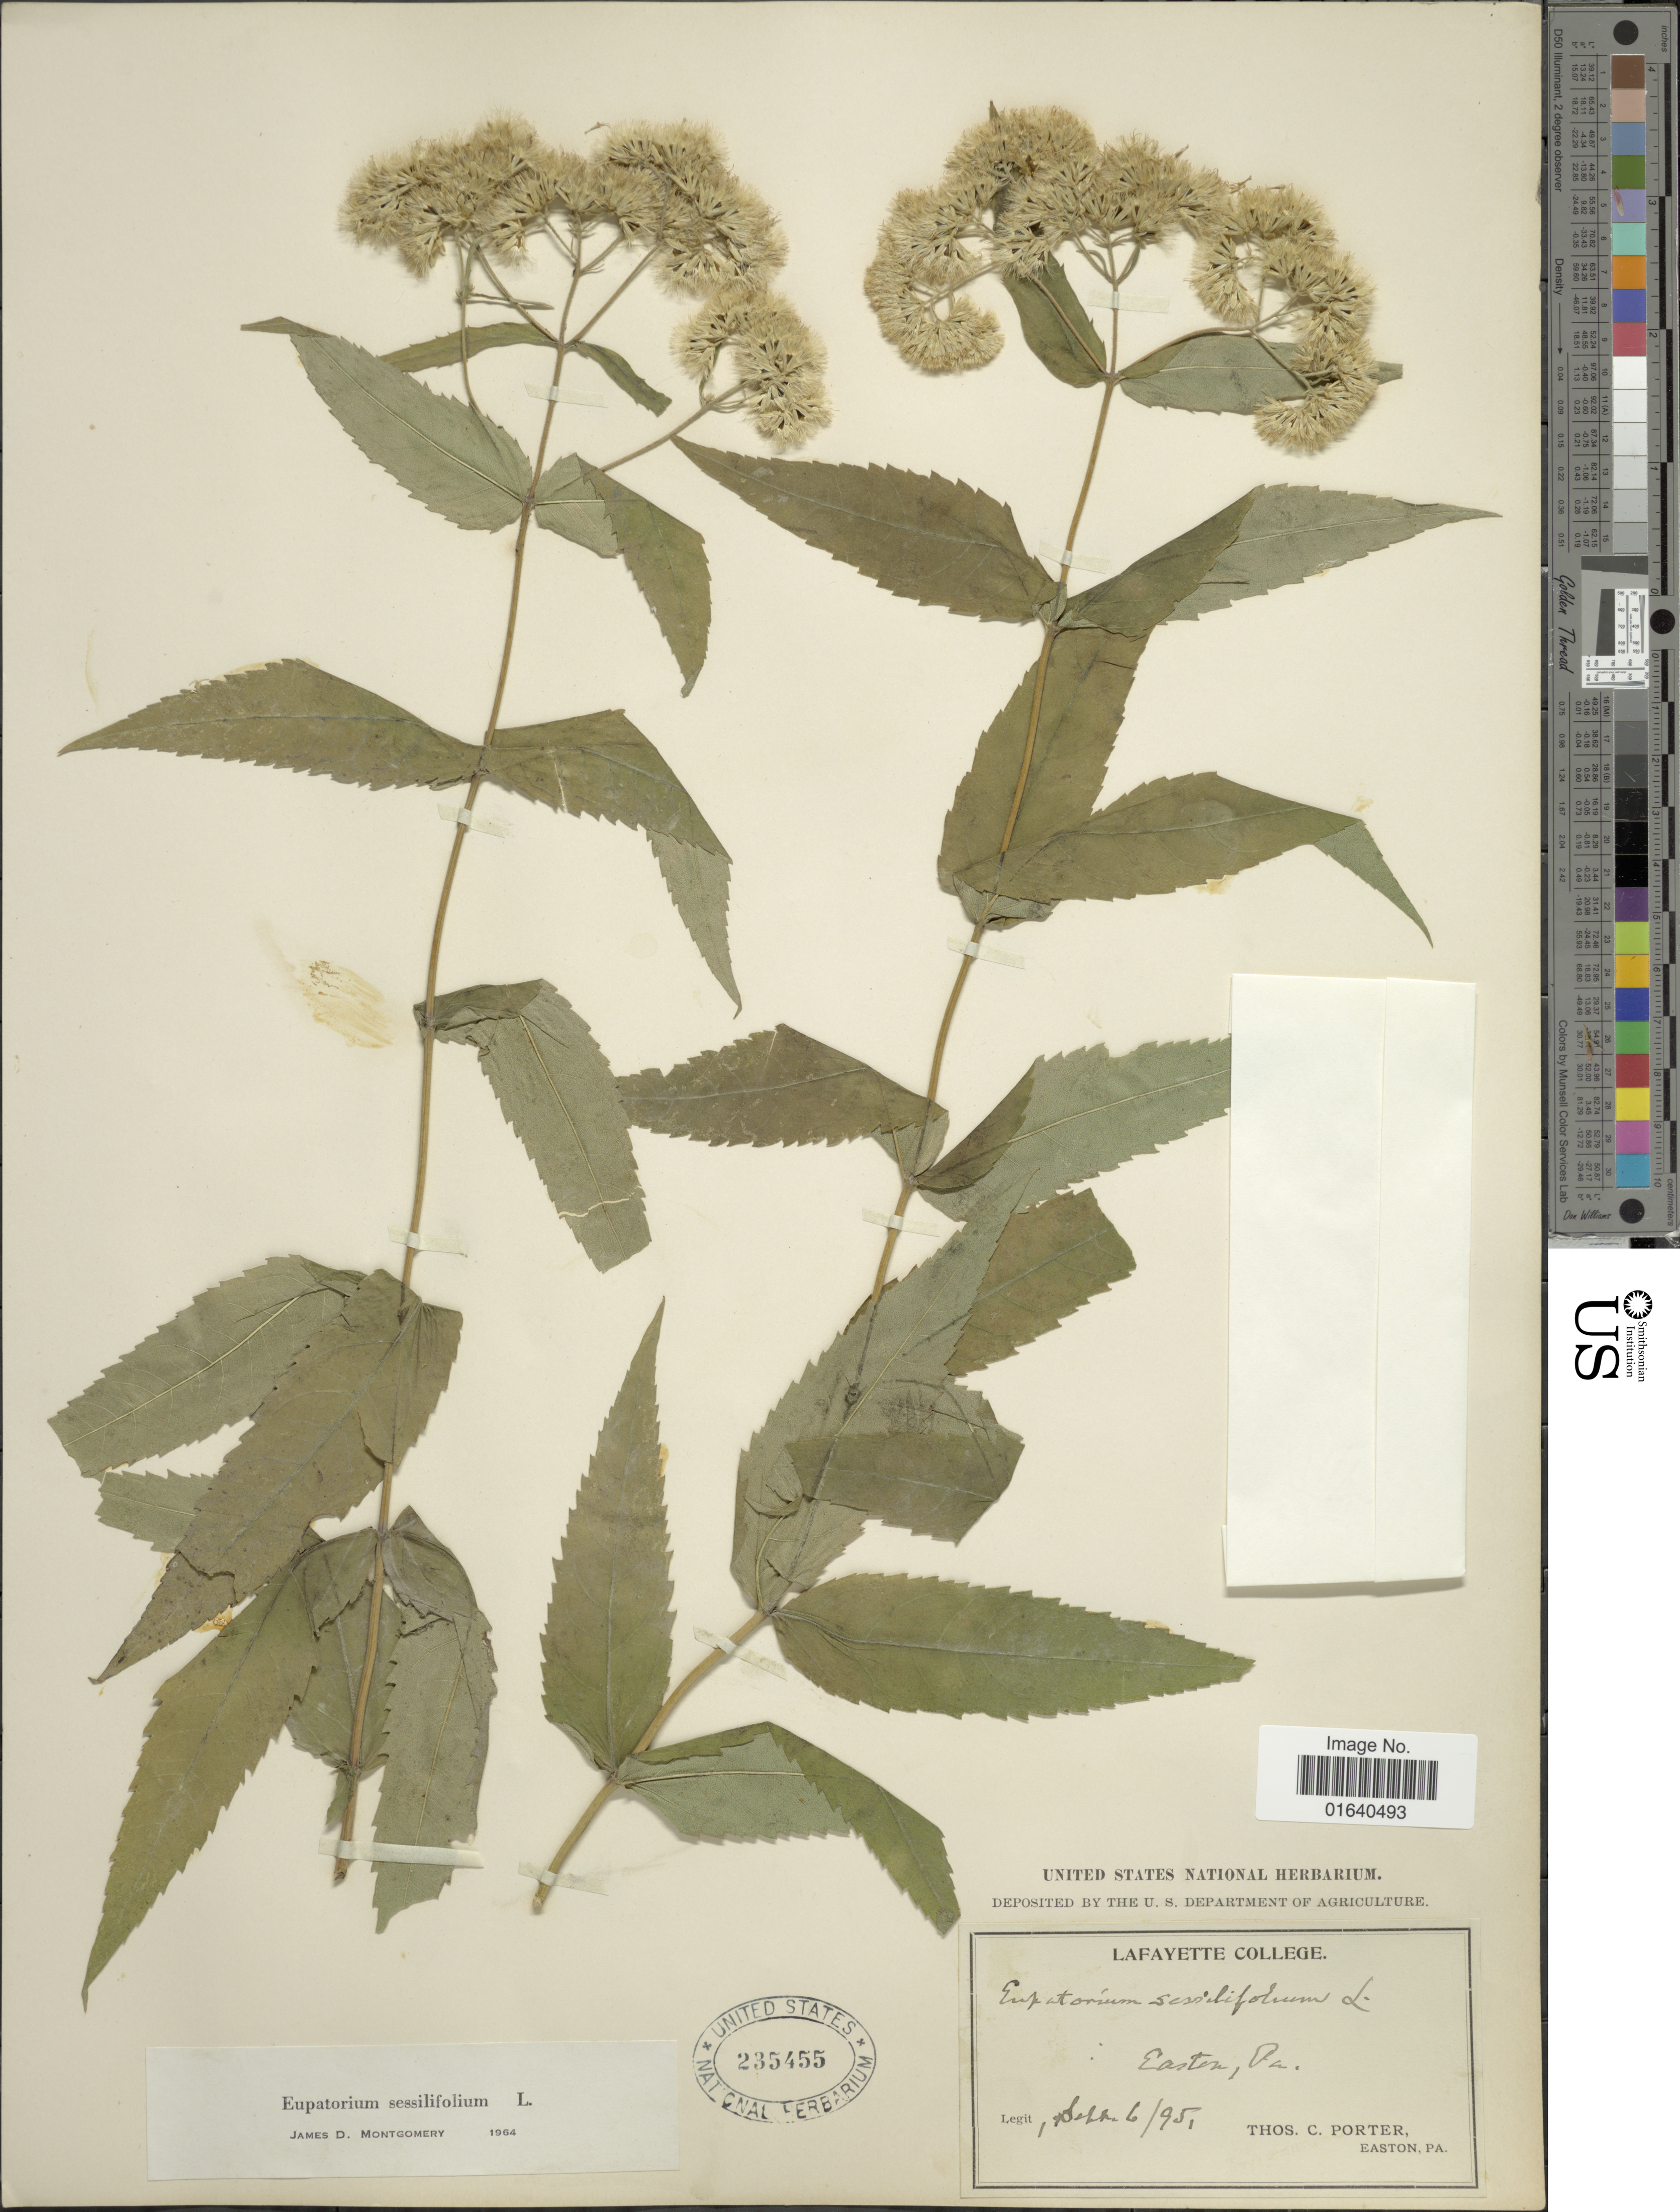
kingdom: Plantae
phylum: Tracheophyta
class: Magnoliopsida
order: Asterales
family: Asteraceae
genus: Eupatorium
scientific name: Eupatorium sessilifolium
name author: L.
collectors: T. C. Porter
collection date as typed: Transcribed d/m/y: 6/9/95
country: United States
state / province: Pennsylvania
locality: Easton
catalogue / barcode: US 235455